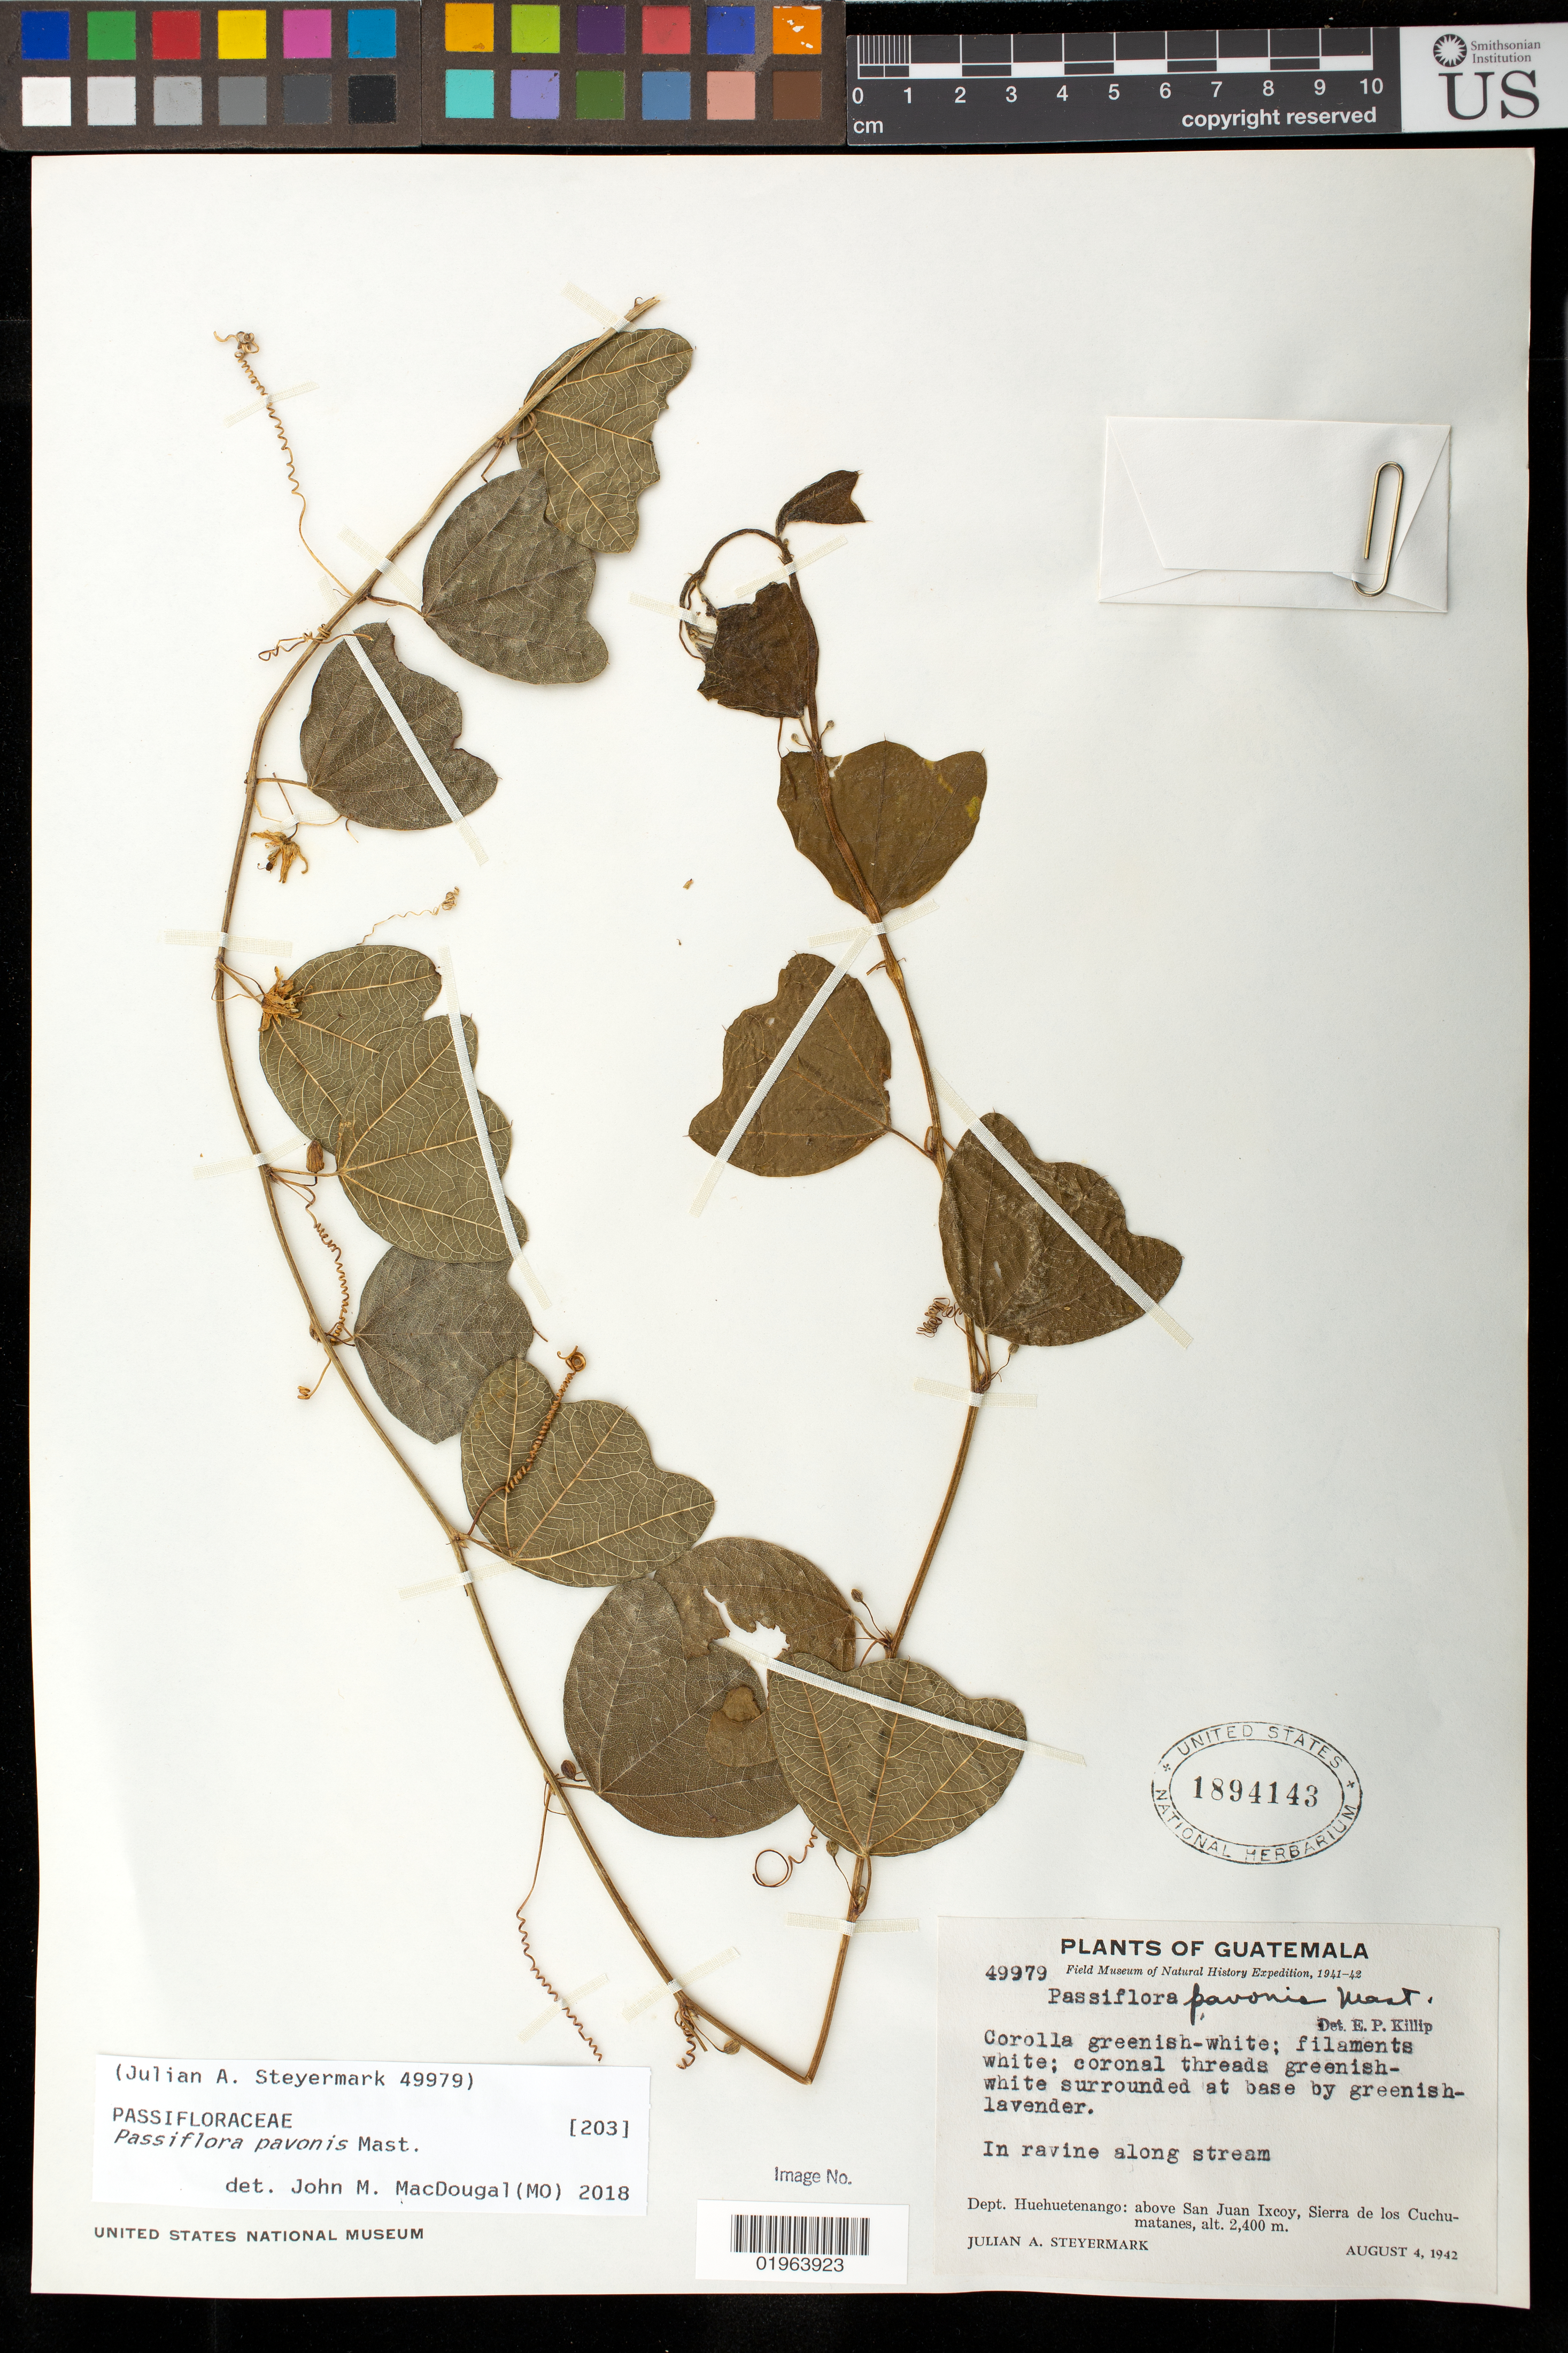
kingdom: Plantae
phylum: Tracheophyta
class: Magnoliopsida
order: Malpighiales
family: Passifloraceae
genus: Passiflora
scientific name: Passiflora pavonis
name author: Mast.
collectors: J. Steyermark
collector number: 49979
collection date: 1942-08-04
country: Guatemala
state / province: Huehuetenango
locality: Above San Juan Ixcoy, Sierra de los Cuchumatanes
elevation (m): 2400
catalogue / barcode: US 1894143